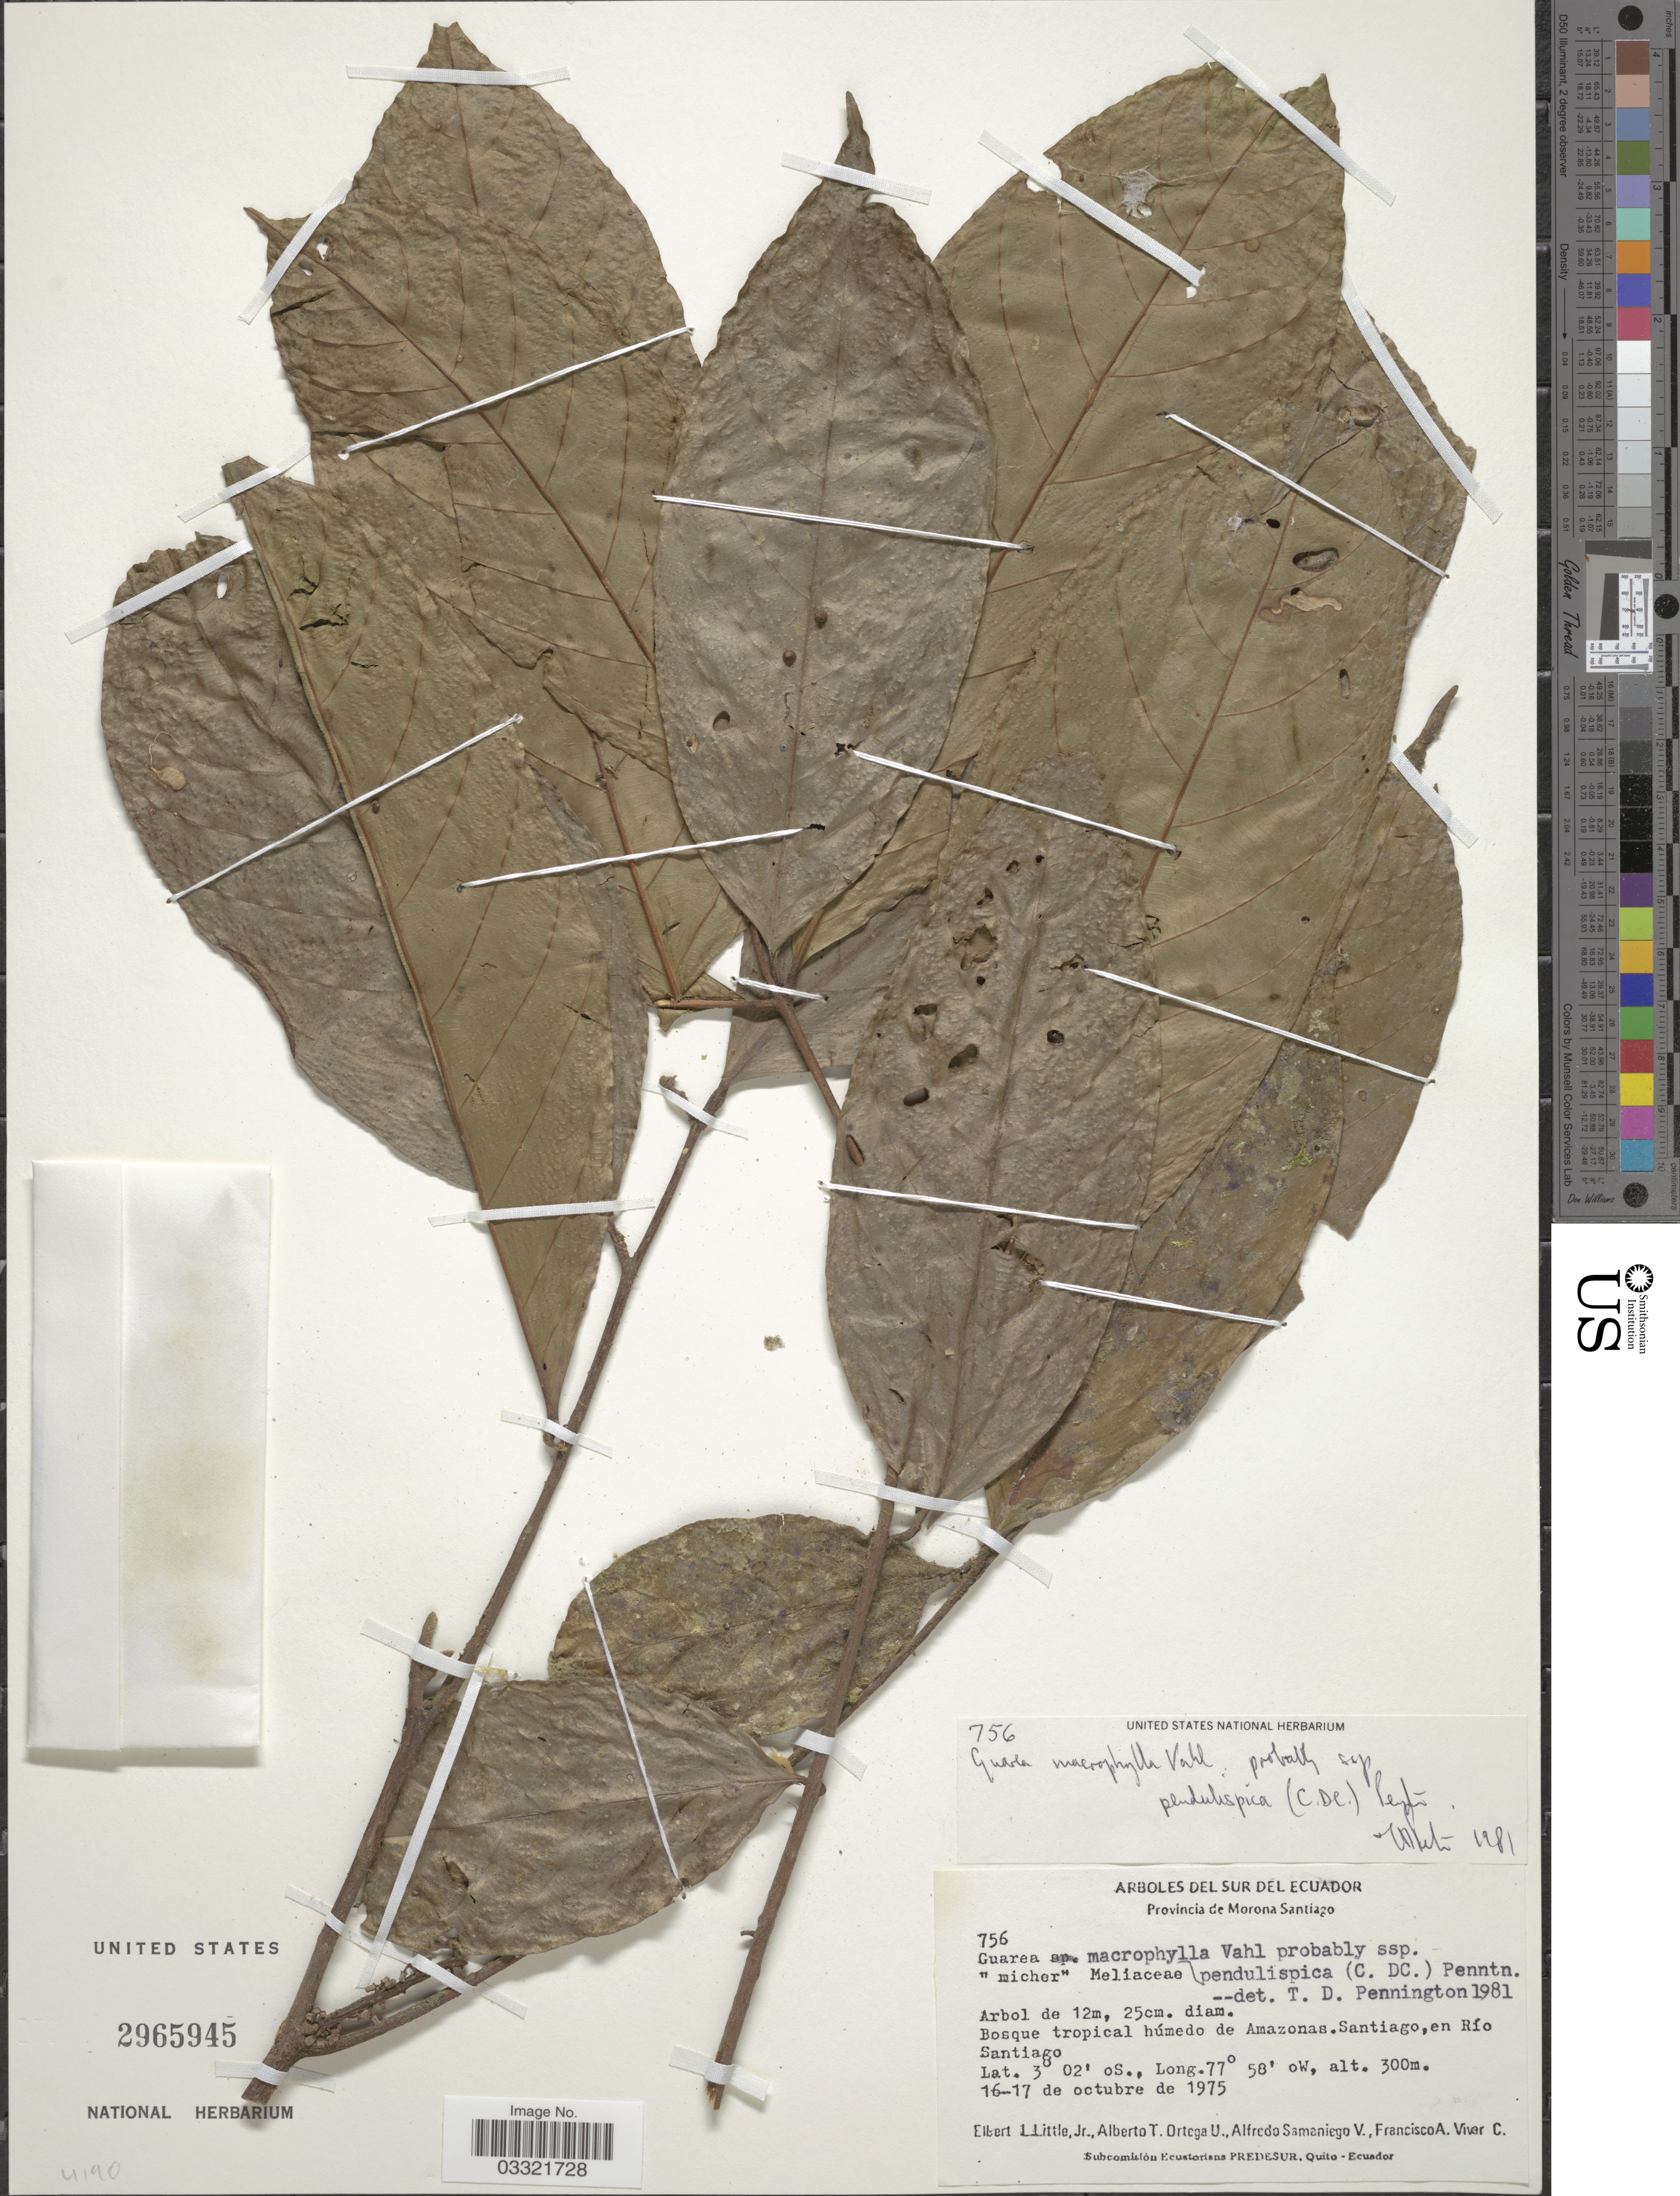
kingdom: Plantae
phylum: Tracheophyta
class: Magnoliopsida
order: Sapindales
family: Meliaceae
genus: Guarea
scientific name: Guarea macrophylla subsp. pendulispica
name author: (C. DC.) T.D. Penn.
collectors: E. L. Little, A. T. Ortega U., A. Samaniego & F. A. Vivar C.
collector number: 756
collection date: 1975-10-16/1975-10-17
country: Ecuador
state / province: Morona-Santiago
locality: Bosque tropical húmedo de Amazonas. Santiago, en Río Santiago.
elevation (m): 300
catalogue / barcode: US 2965945